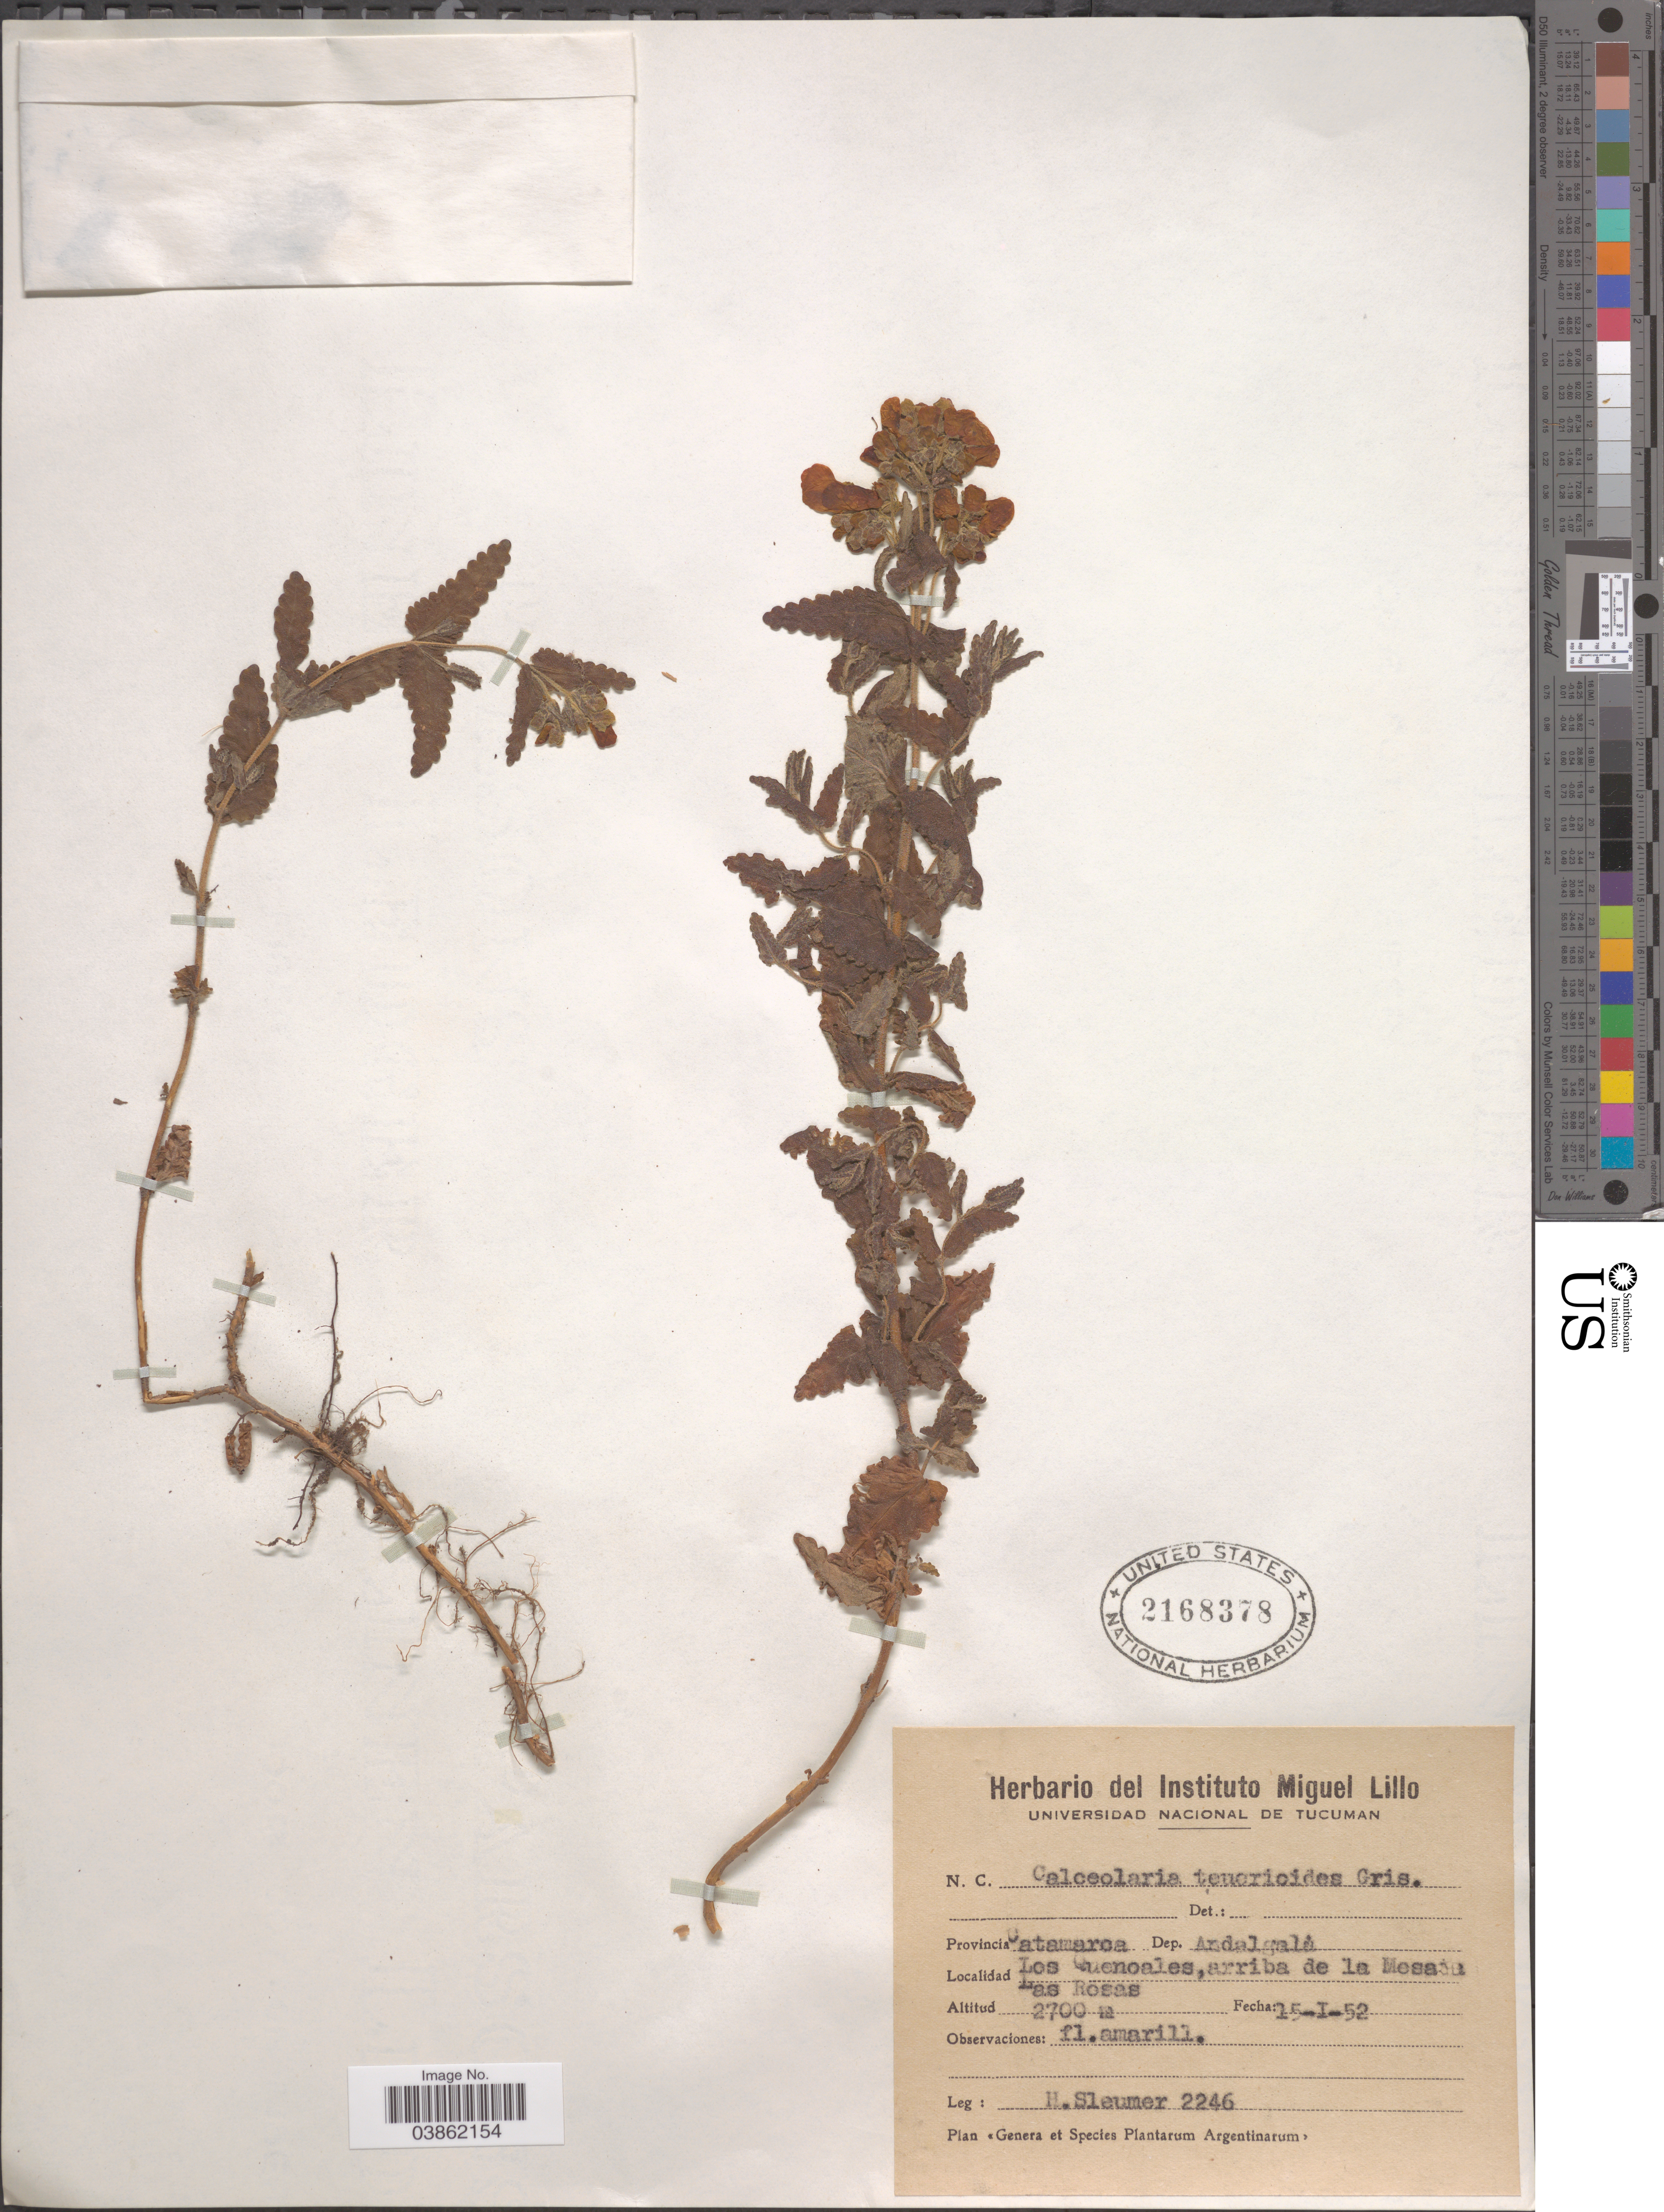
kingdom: Plantae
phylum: Tracheophyta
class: Magnoliopsida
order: Lamiales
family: Calceolariaceae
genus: Calceolaria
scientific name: Calceolaria teucrioides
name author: Griseb.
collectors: H. O. Sleumer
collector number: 2246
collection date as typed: Transcribed d/m/y: 15/1/52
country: Argentina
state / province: Catamarca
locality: Dep. Andalgalá. Los Quenoales, arriba de la Mesa Las Rosas.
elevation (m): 2700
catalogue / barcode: US 2168378